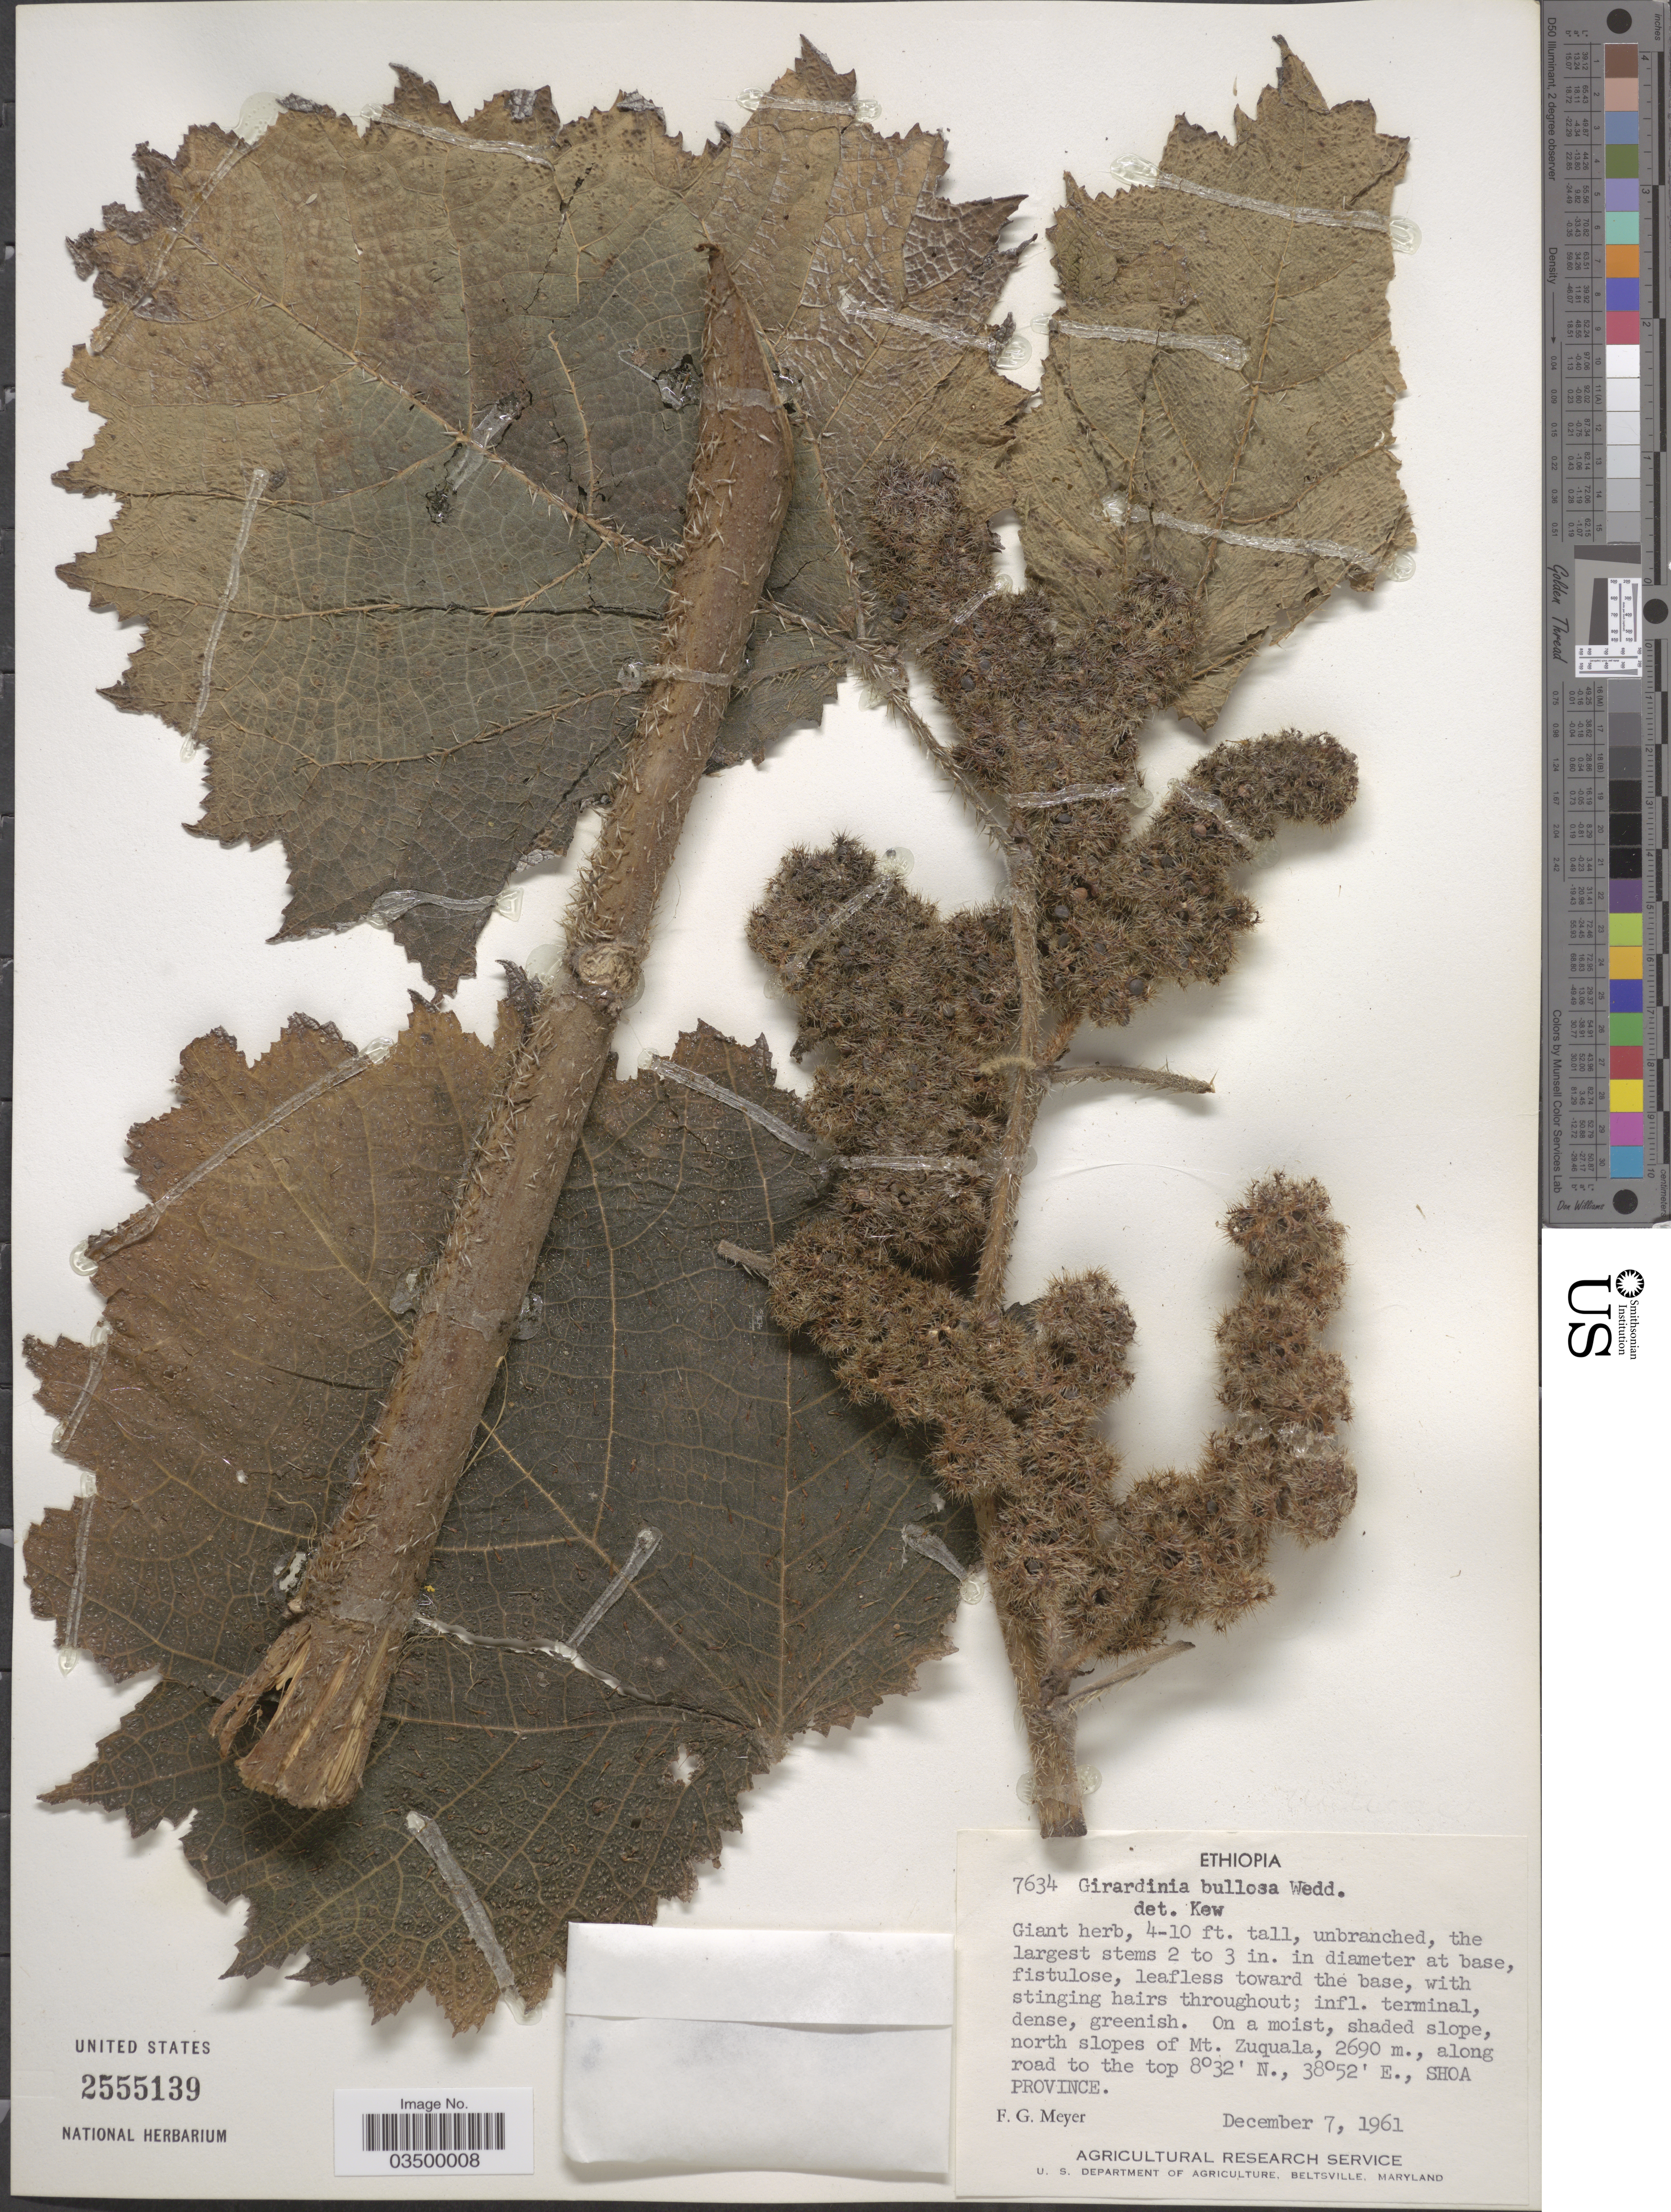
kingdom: Plantae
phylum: Tracheophyta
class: Magnoliopsida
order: Rosales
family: Urticaceae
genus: Girardinia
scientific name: Girardinia bullosa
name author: (Steud.) Wedd.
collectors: F. G. Meyer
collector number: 7634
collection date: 1961-12-07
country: Ethiopia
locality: On a moist, shaded slope, north slopes of Mt. Zuquala, along road to the top, Shoa Province.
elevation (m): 2690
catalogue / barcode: US 2555139